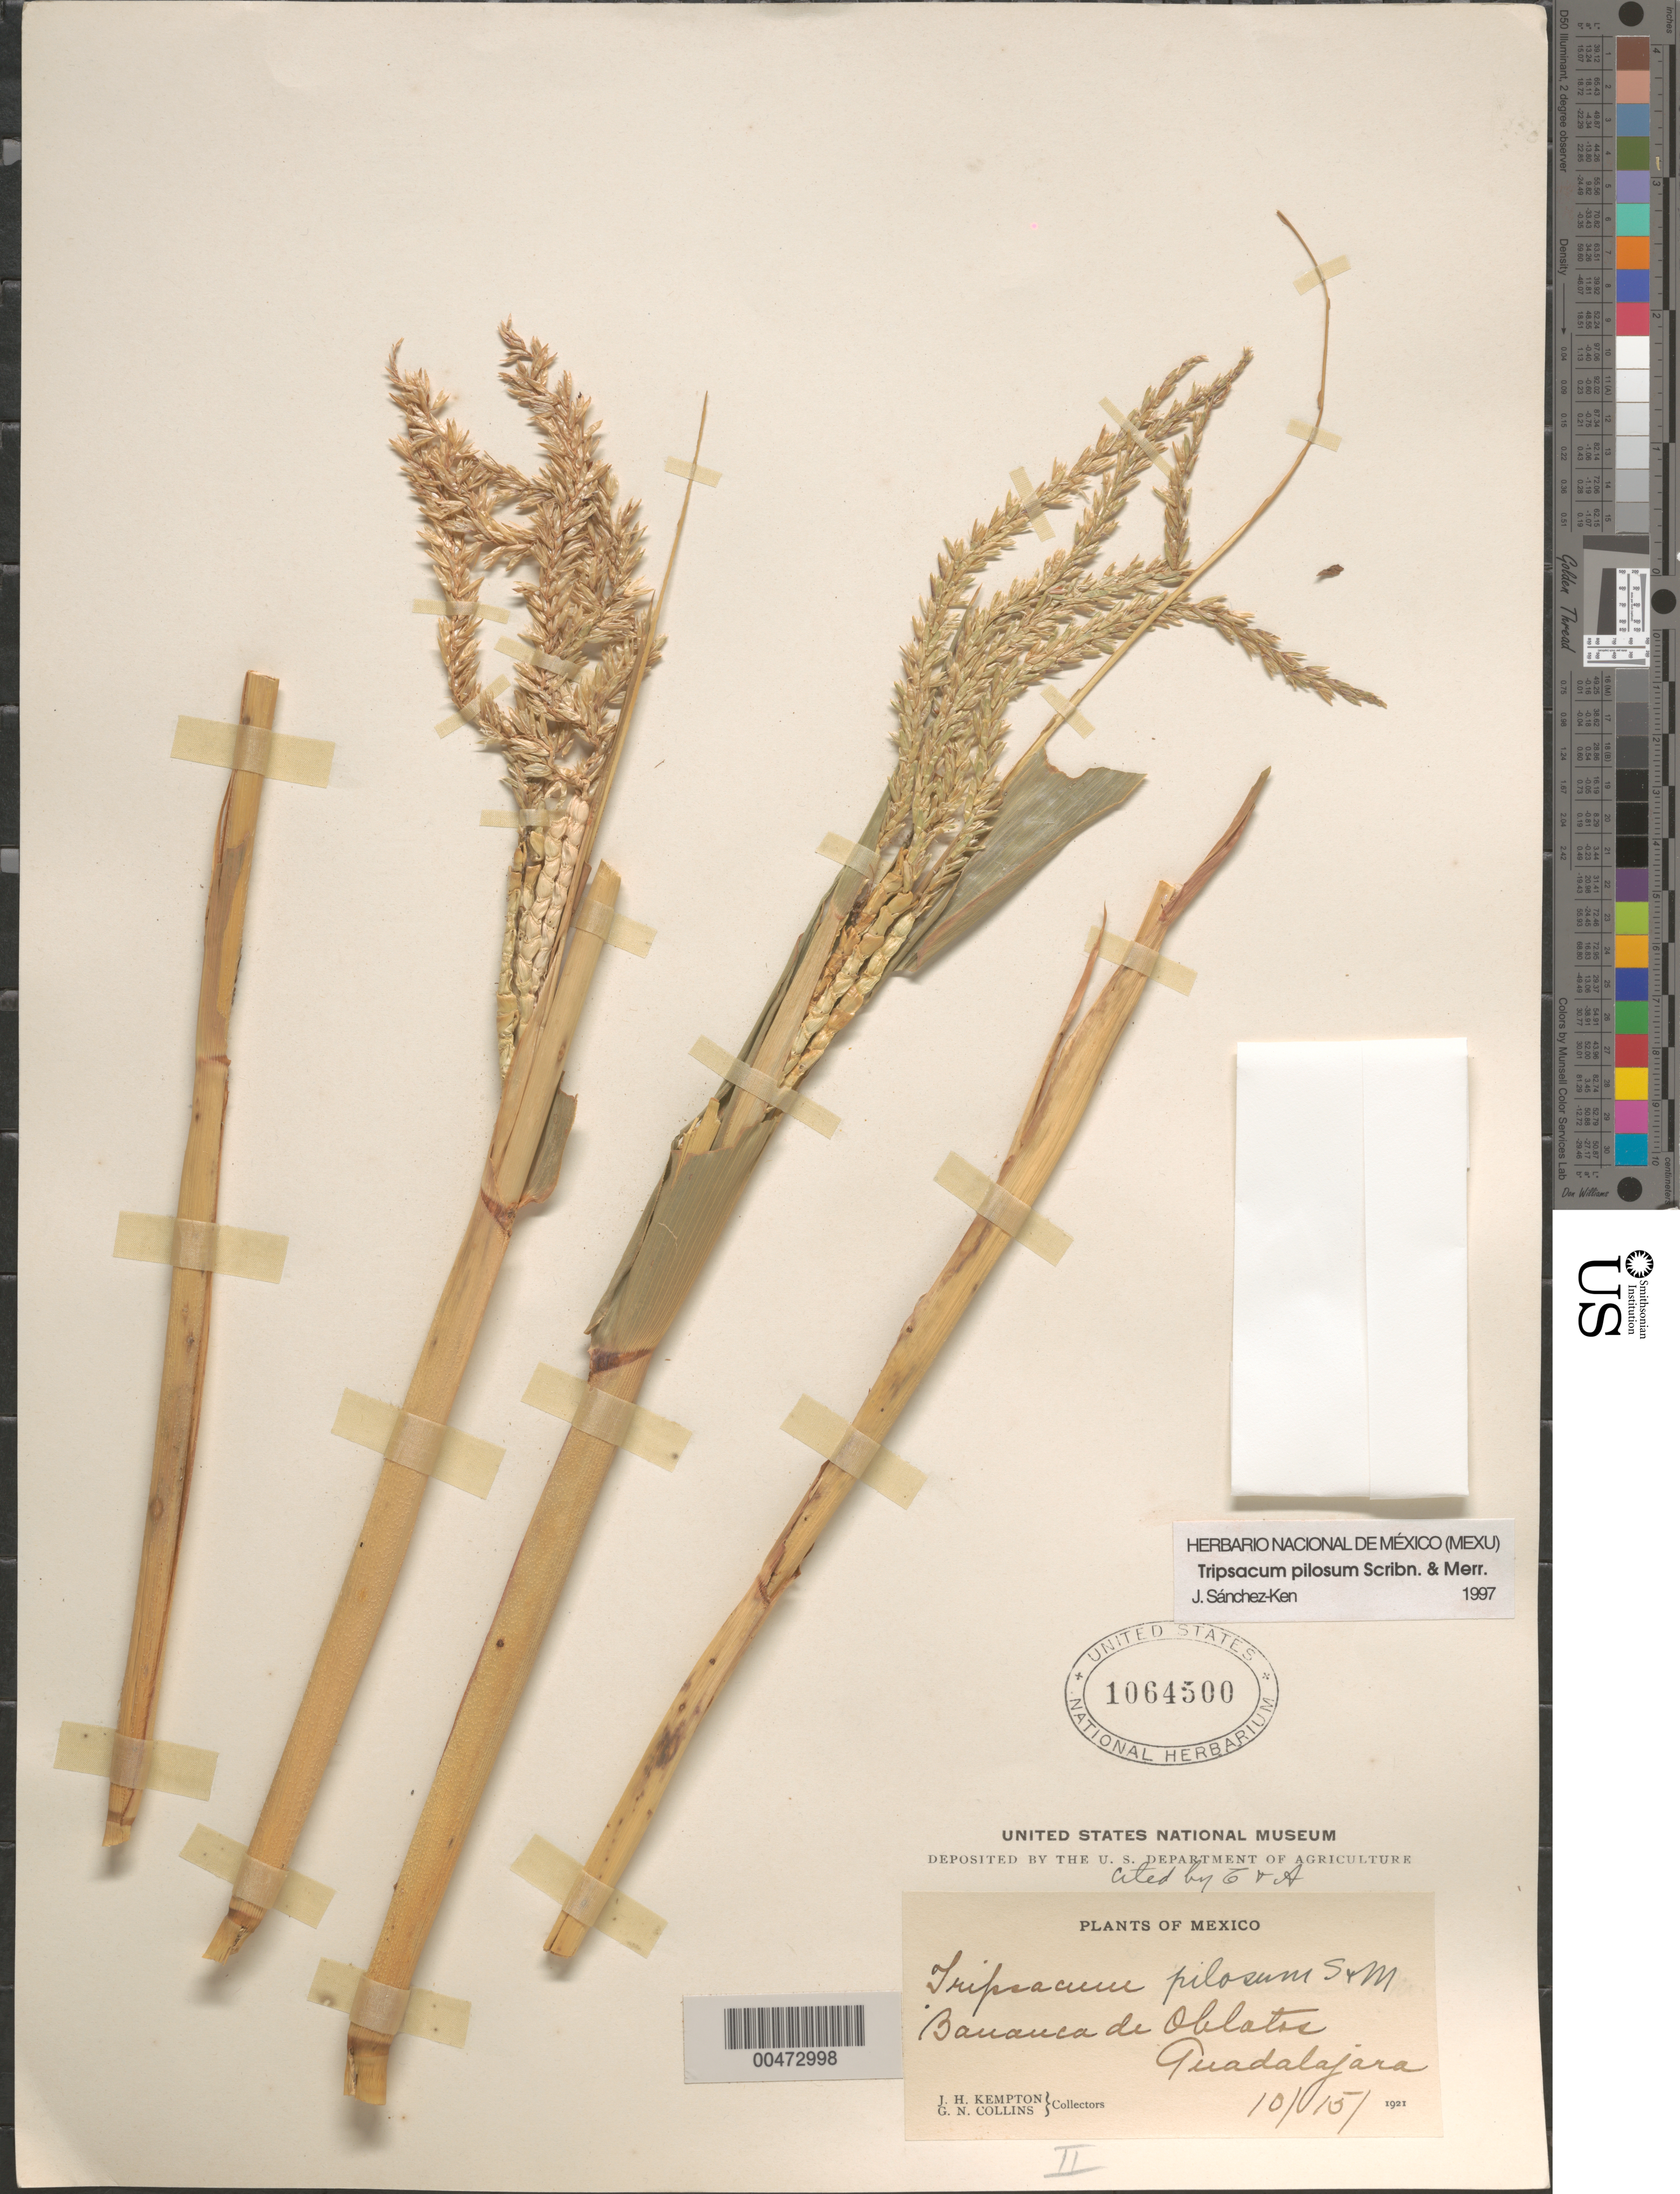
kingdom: Plantae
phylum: Tracheophyta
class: Liliopsida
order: Poales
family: Poaceae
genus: Tripsacum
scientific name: Tripsacum pilosum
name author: Scribn. & Merr.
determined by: Sánchez-Ken, J. G.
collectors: J. H. Kempton & G. Collins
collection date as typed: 15 Oct 1921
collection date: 1921-10-15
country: Mexico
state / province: Jalisco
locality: Barranca de Oblatos, Guadalajara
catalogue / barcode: US 1064500